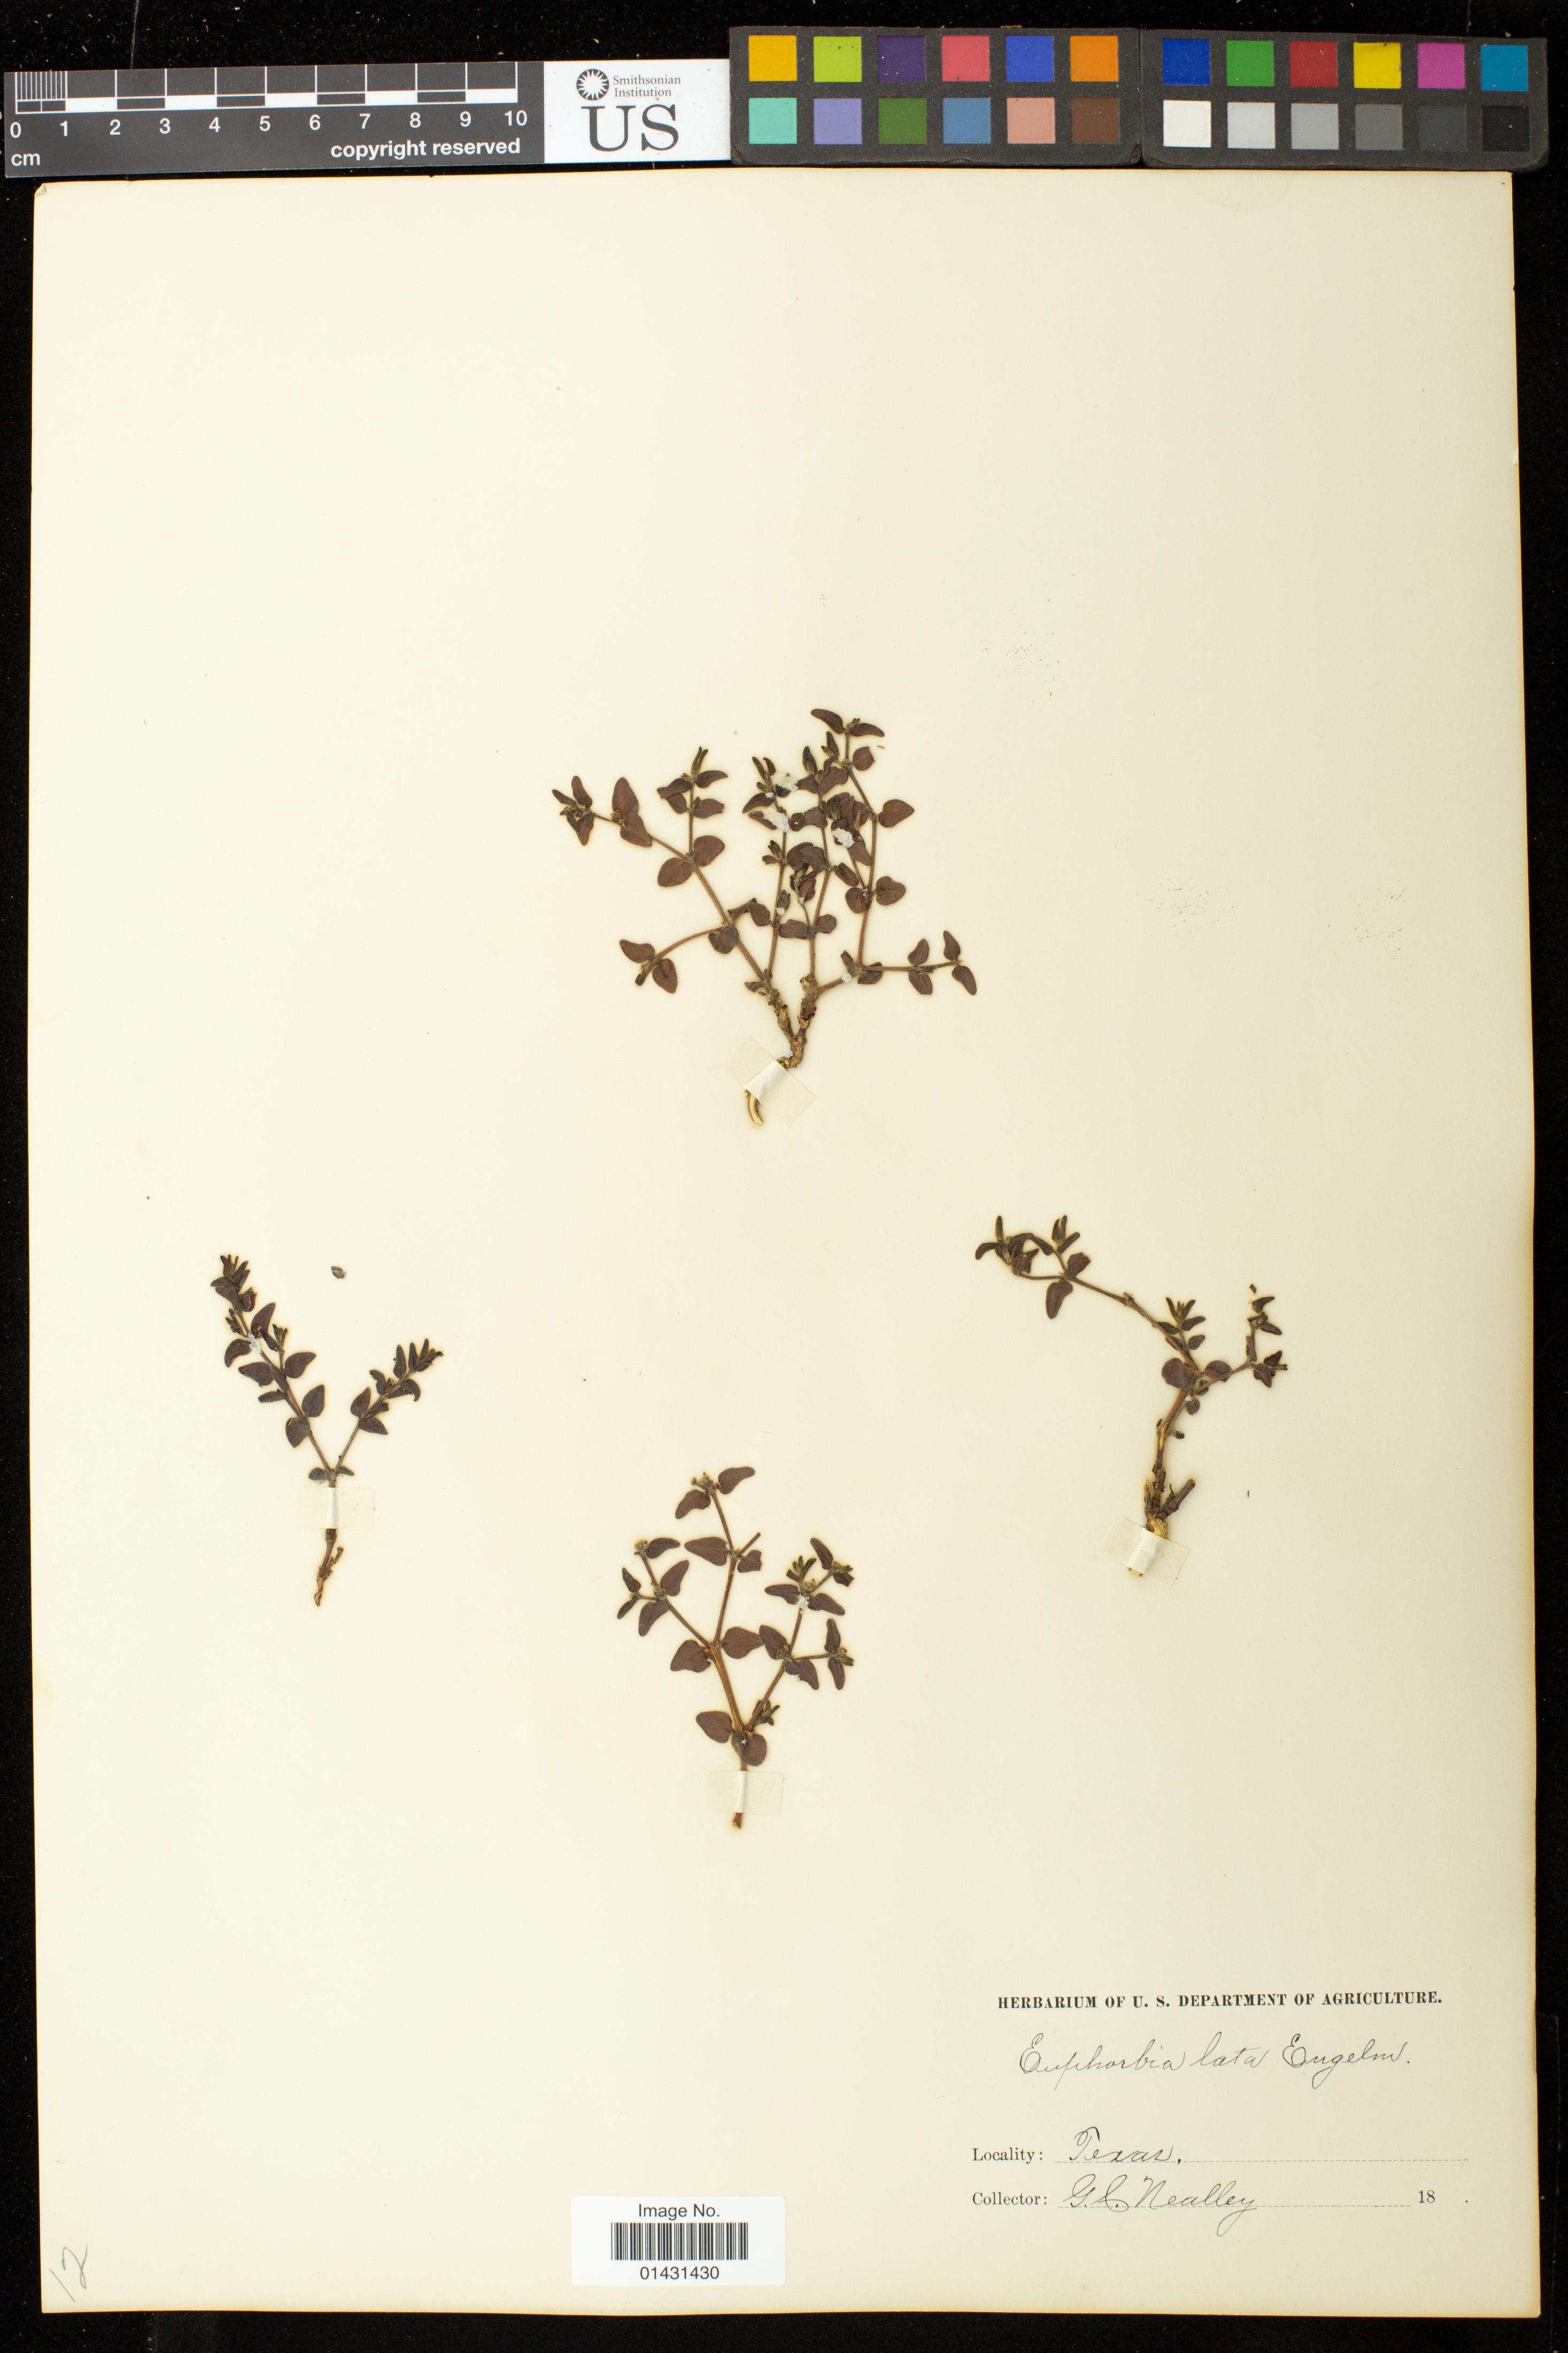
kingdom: Plantae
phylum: Tracheophyta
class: Magnoliopsida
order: Malpighiales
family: Euphorbiaceae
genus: Euphorbia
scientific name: Euphorbia laxa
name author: Drake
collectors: G. C. Nealley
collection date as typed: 18--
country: United States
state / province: Texas